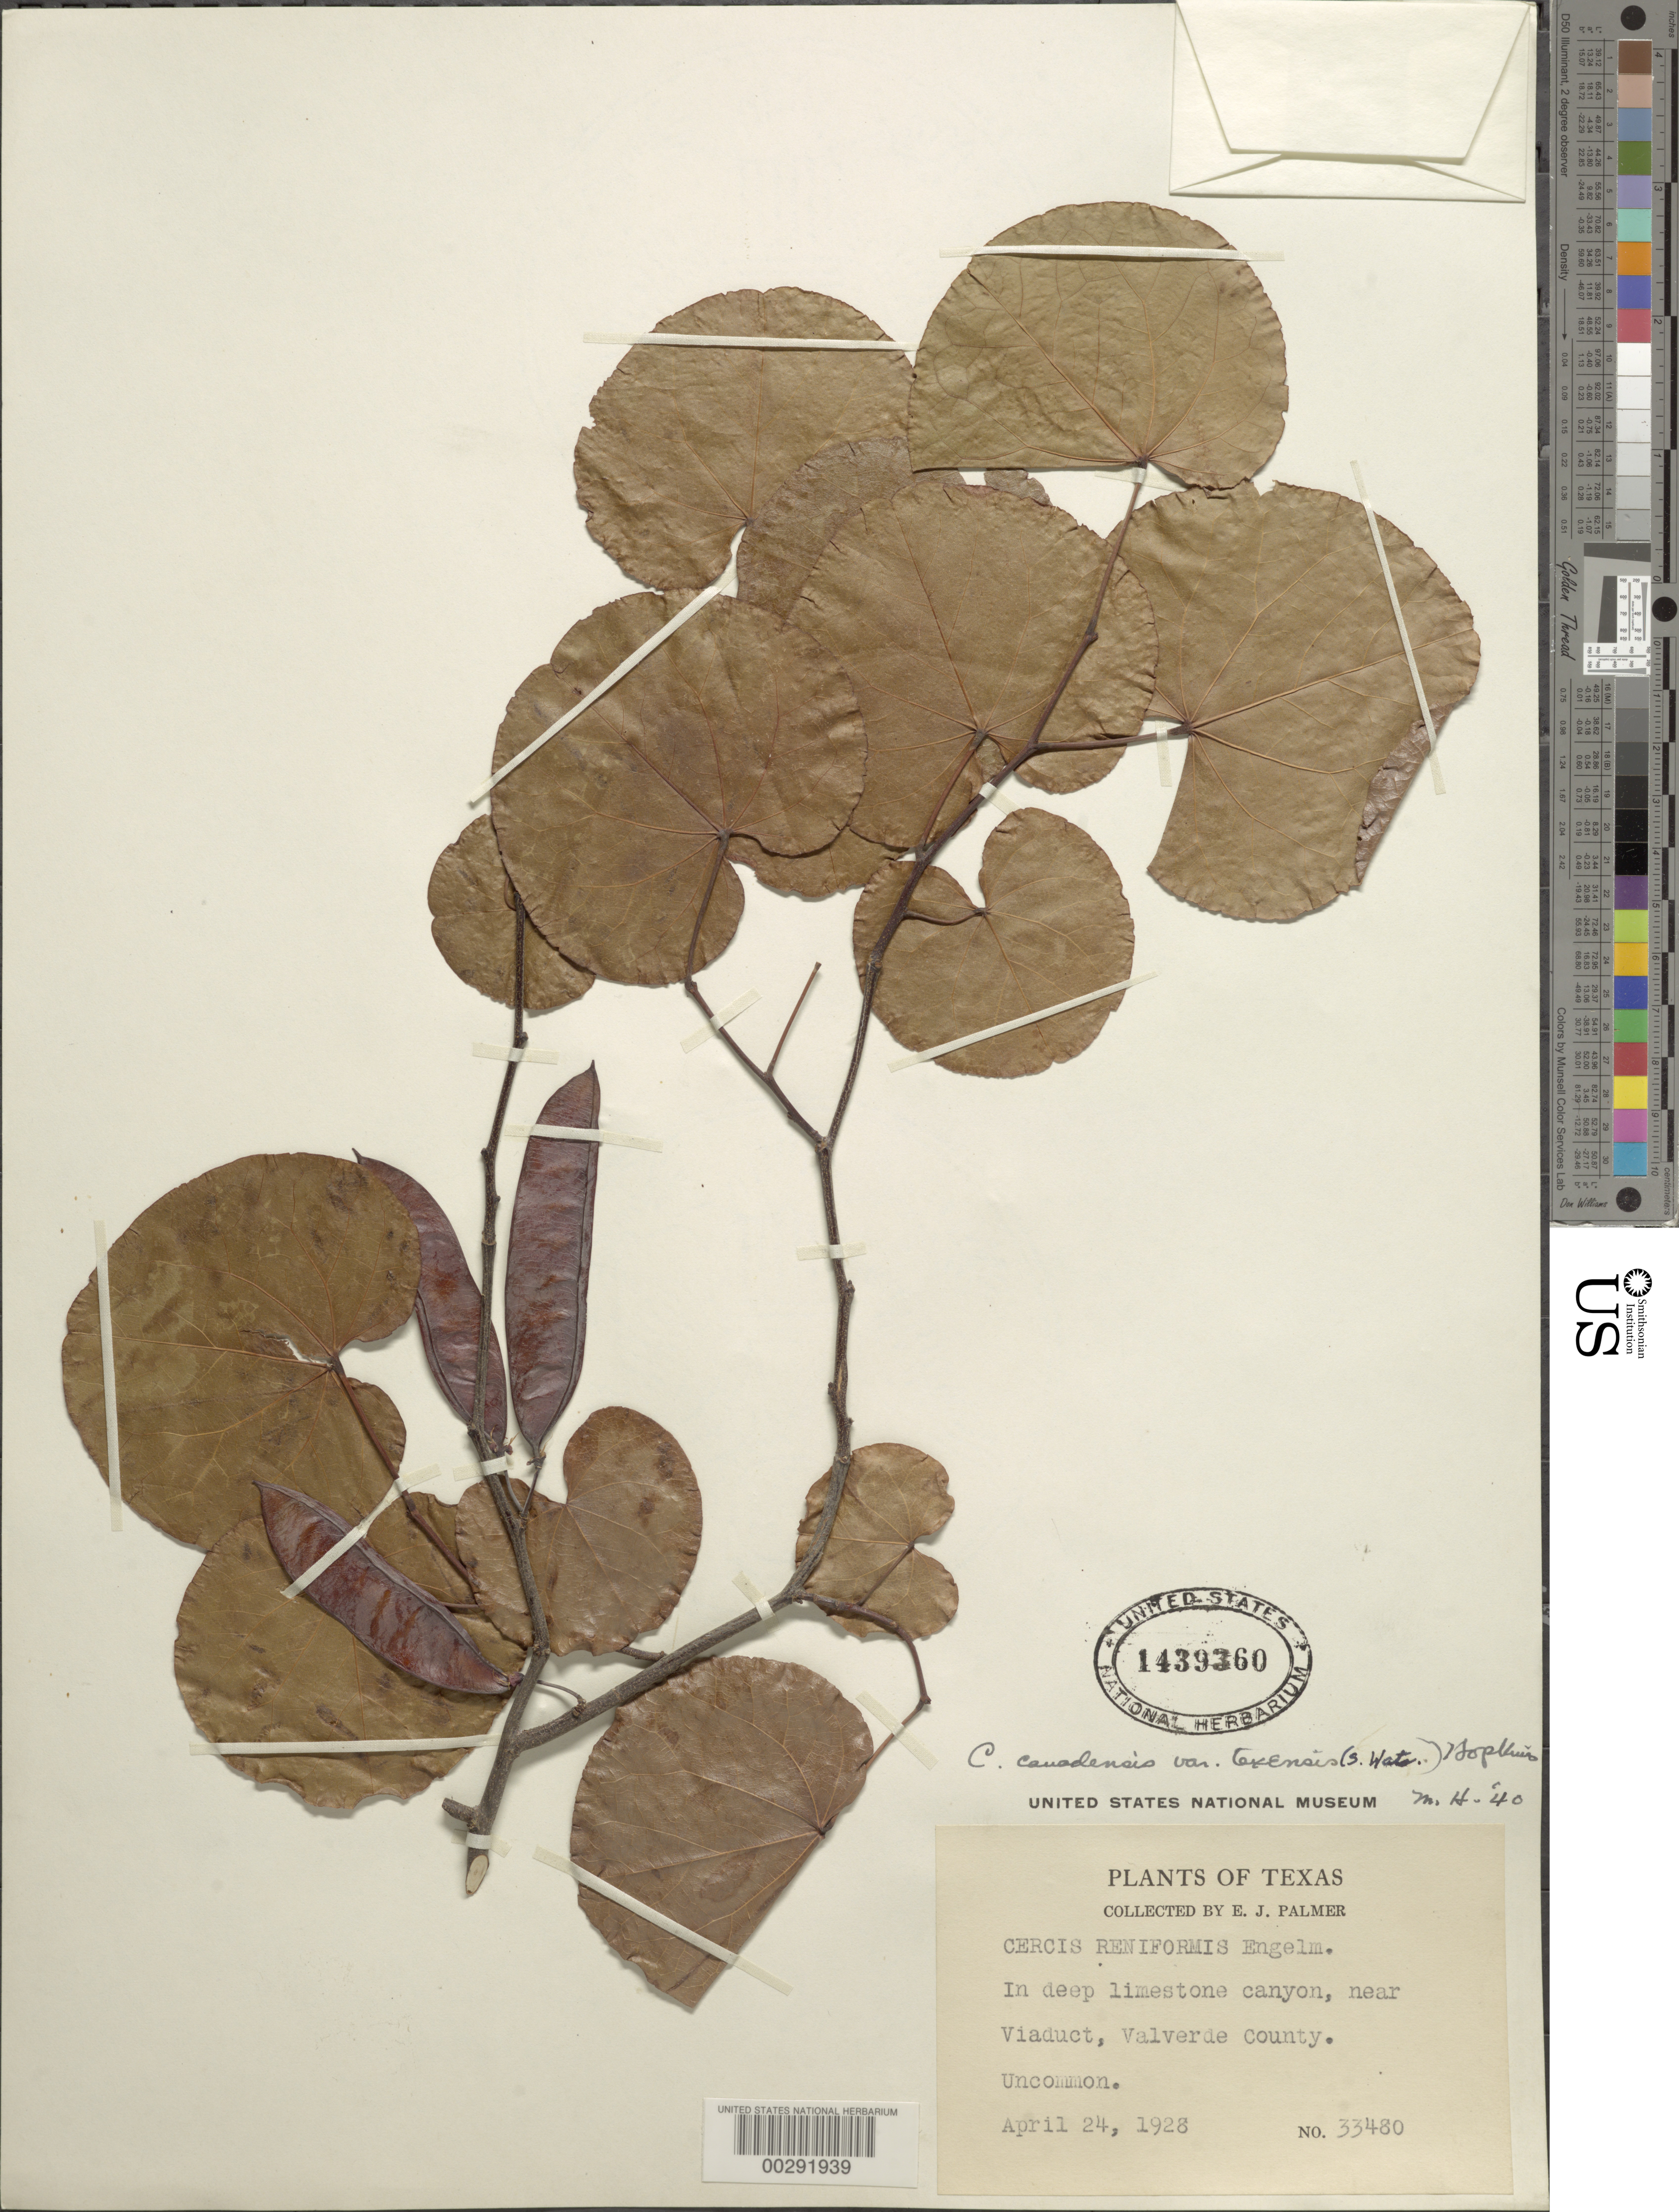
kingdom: Plantae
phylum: Tracheophyta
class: Magnoliopsida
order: Fabales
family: Fabaceae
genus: Cercis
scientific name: Cercis reniformis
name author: A. Gray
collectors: E. J. Palmer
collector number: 33480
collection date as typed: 24 Apr 1928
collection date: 1928-04-24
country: United States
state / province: Texas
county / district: Val Verde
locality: Canyon near viaduct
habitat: In deep limestone canyon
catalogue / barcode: US 1439360